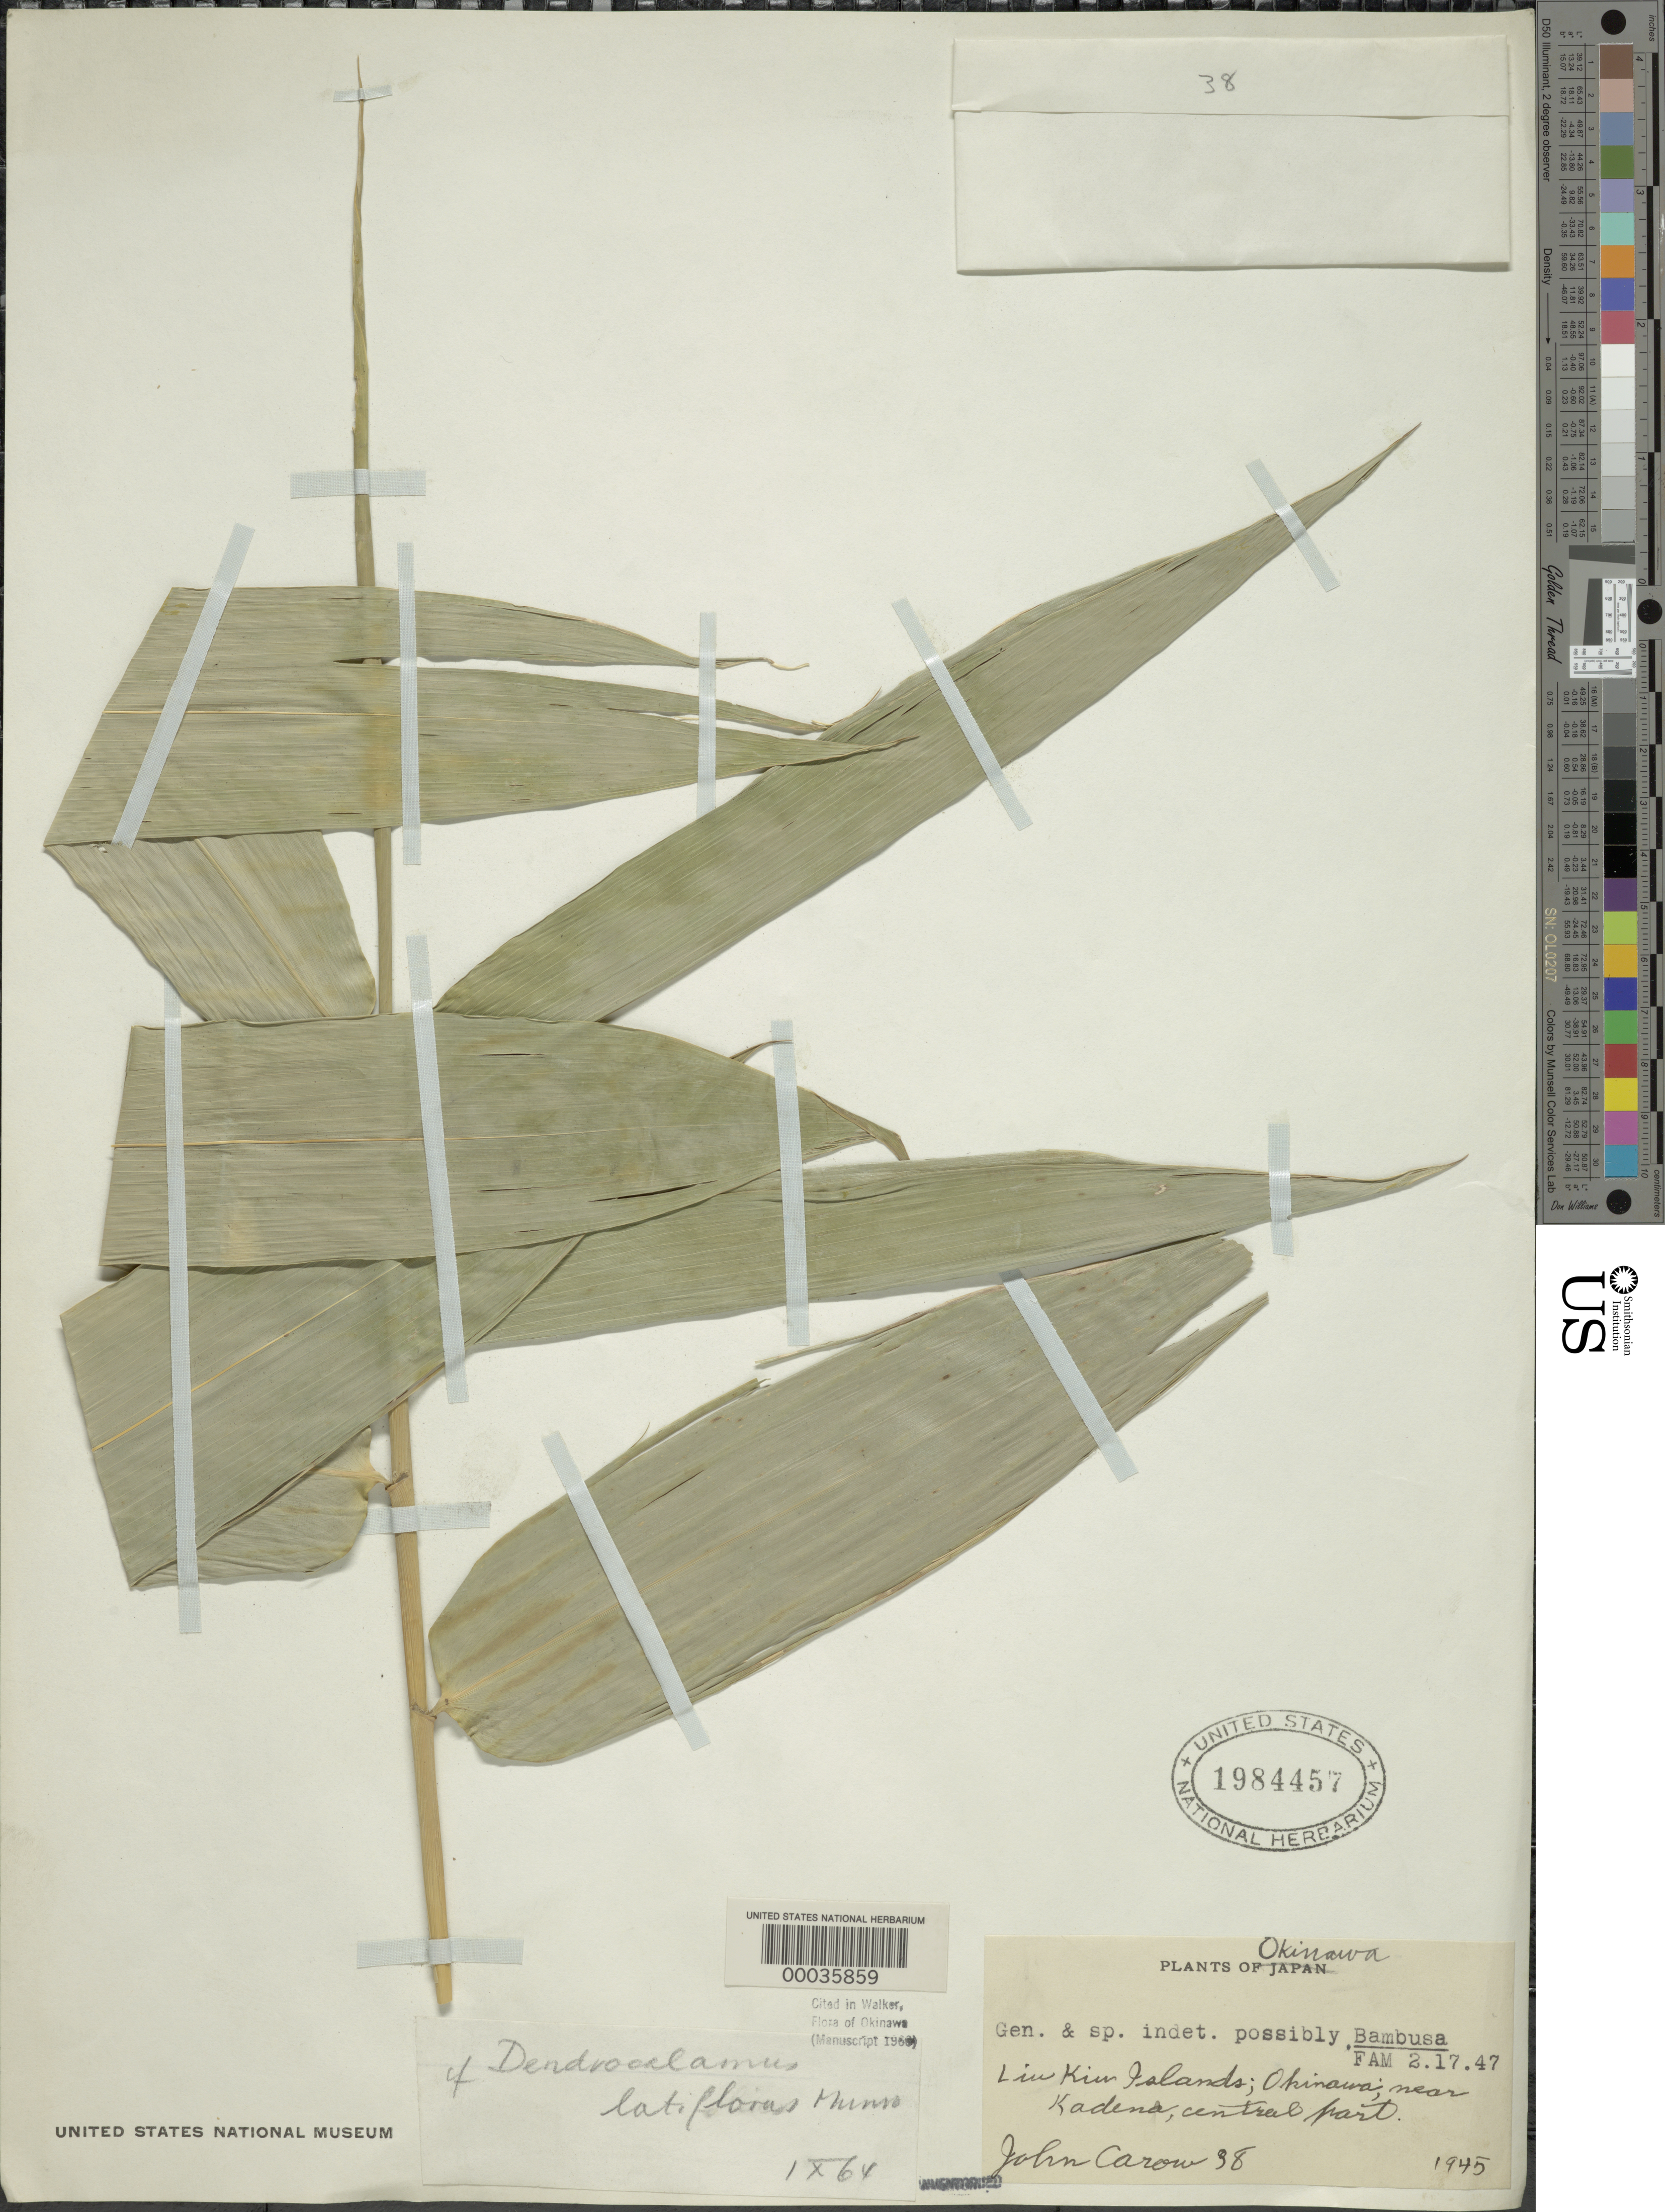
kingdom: Plantae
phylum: Tracheophyta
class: Liliopsida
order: Poales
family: Poaceae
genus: Dendrocalamus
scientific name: Dendrocalamus latiflorus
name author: Munro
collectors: J. Carow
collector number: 38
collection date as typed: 1945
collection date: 1945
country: Japan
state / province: Okinawa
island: Ryukyu Is.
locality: Liu kim island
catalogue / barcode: US 1984457